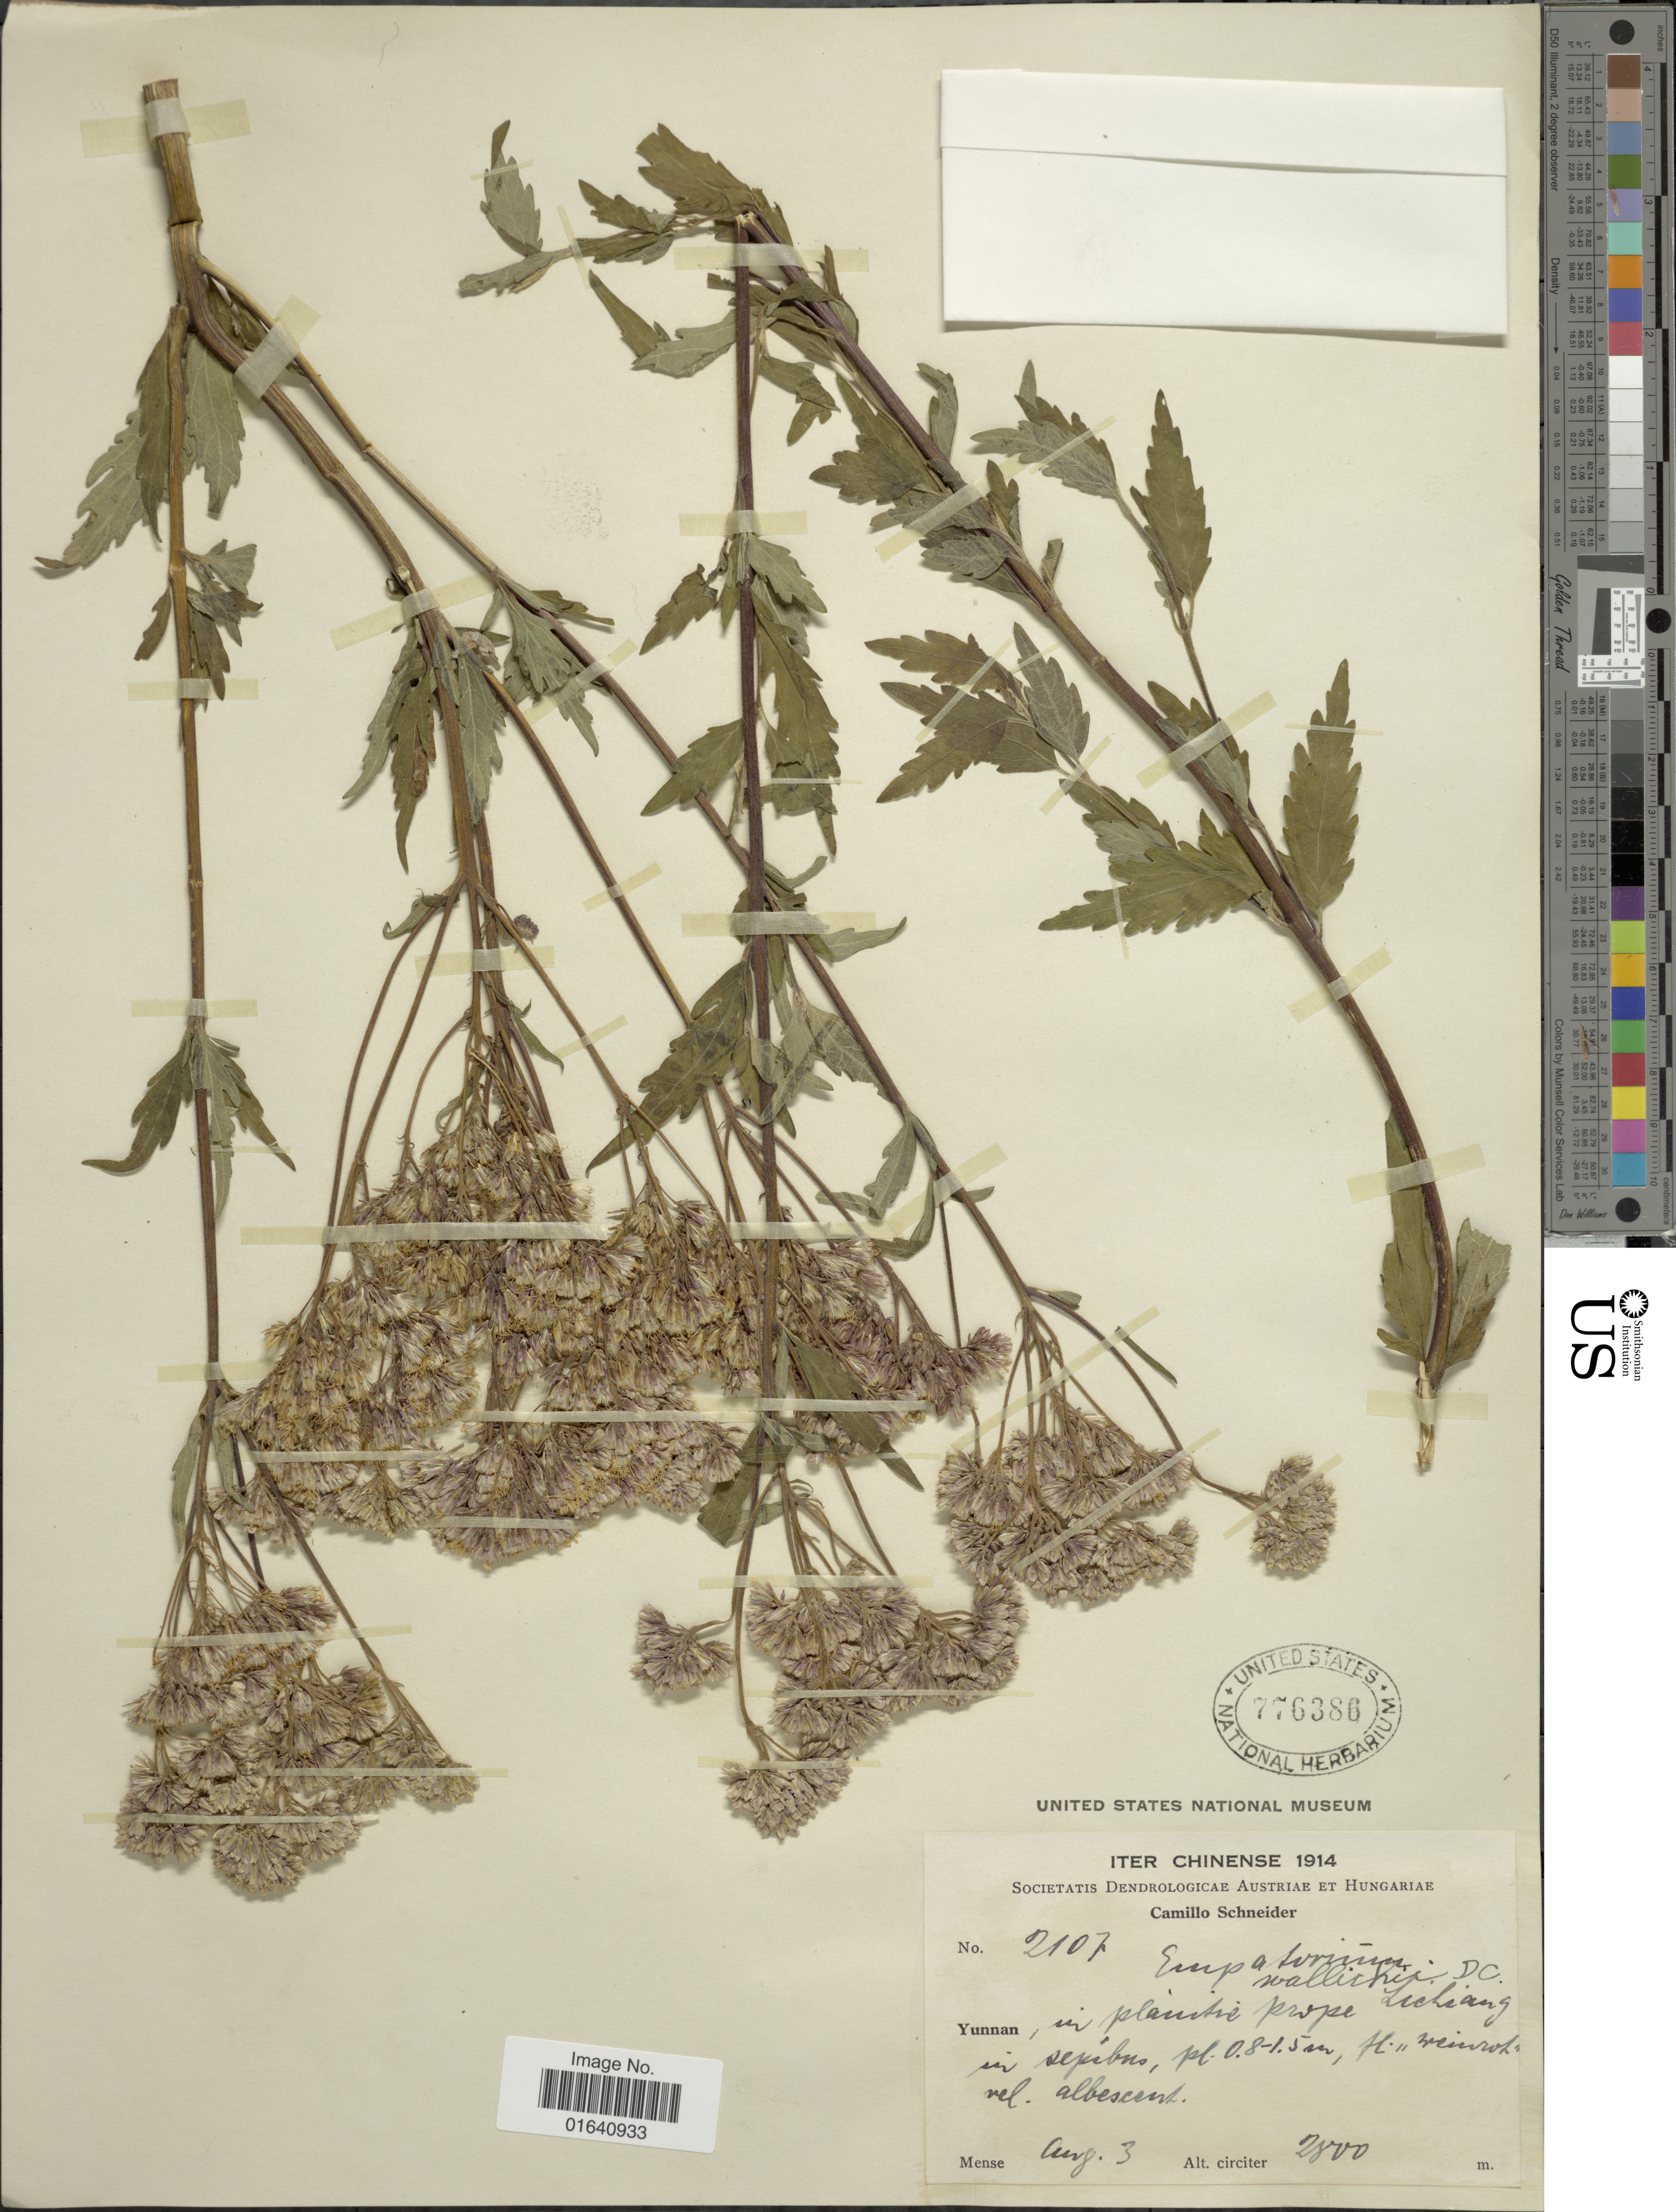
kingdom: Plantae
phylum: Tracheophyta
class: Magnoliopsida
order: Asterales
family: Asteraceae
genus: Eupatorium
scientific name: Eupatorium wallichii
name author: DC.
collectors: C. K. Schneider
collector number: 2107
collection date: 1914-08-03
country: China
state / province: Yunnan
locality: In planitic prope Lichiang in sepibus [interpreted]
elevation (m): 2800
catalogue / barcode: US 776386